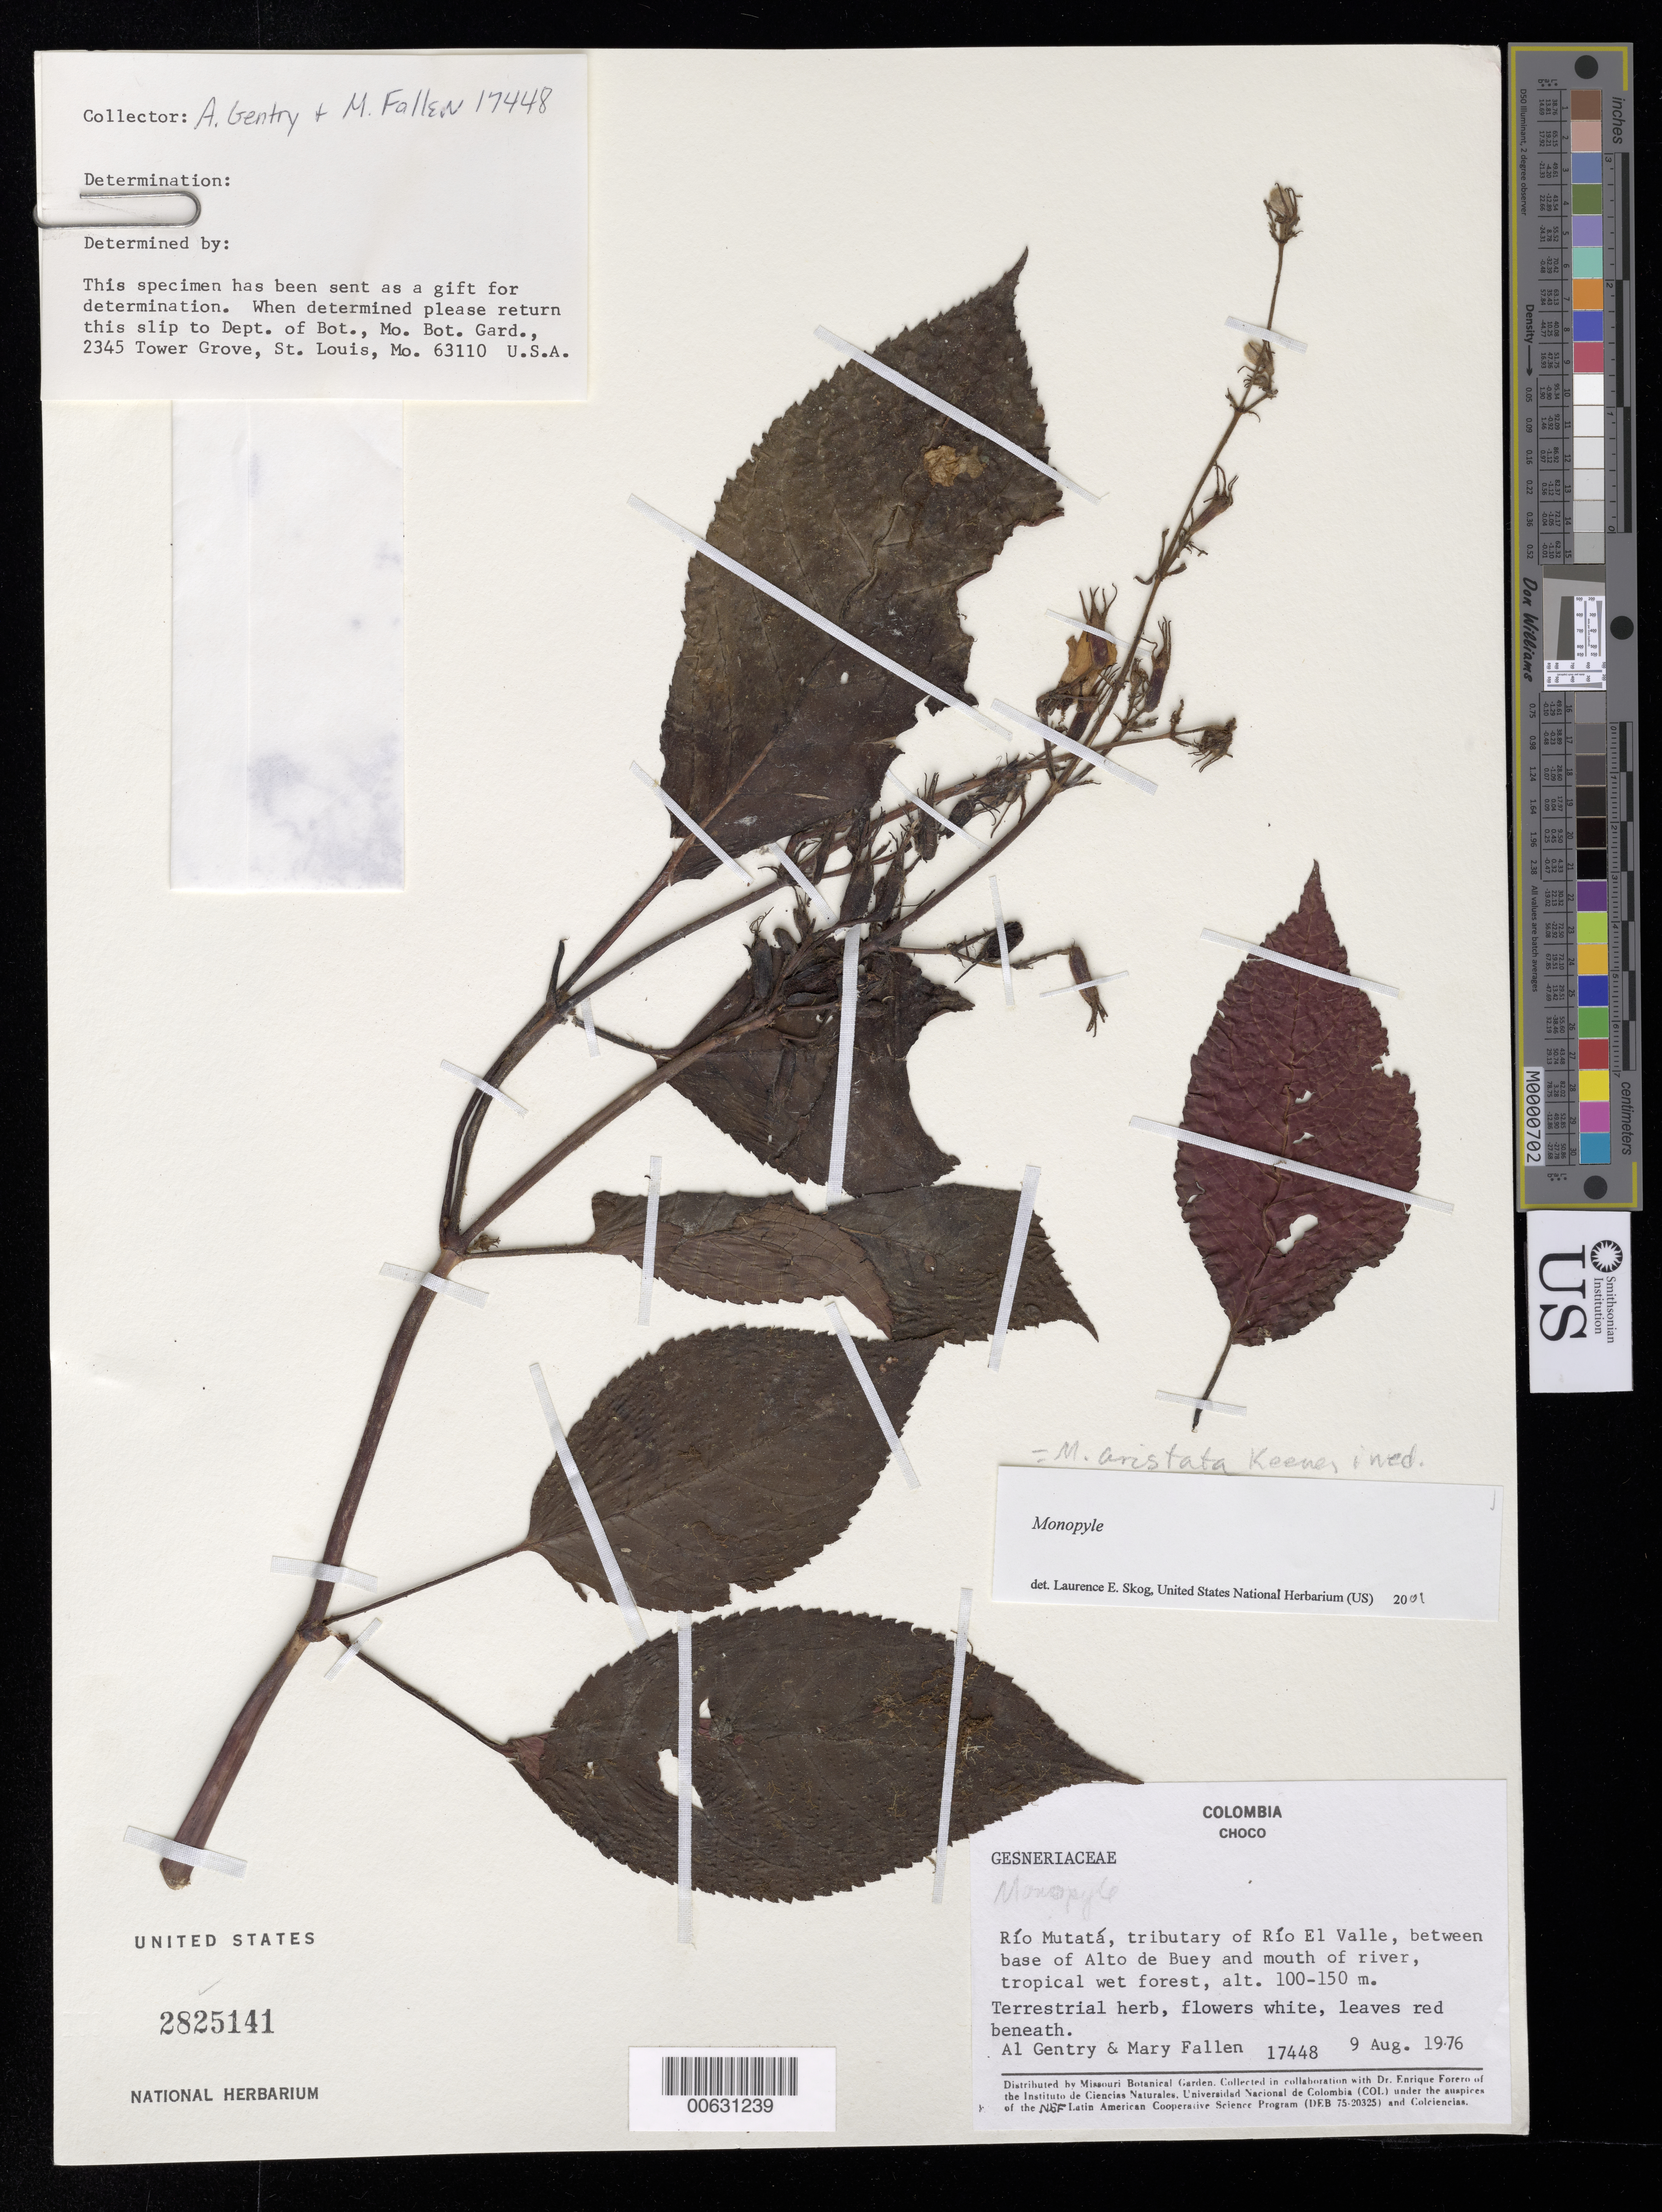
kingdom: Plantae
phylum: Tracheophyta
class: Magnoliopsida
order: Lamiales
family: Gesneriaceae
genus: Monopyle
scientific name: Monopyle sp.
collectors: A. H. Gentry & M. Fallen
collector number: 17448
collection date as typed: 09 Aug 1976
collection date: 1976-08-09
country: Colombia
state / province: Chocó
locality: Río Mutatá, tributary of Río El Valle, between base of Alto de Buey and mouth of river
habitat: Tropical wet forest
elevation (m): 100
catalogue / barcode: US 2825141